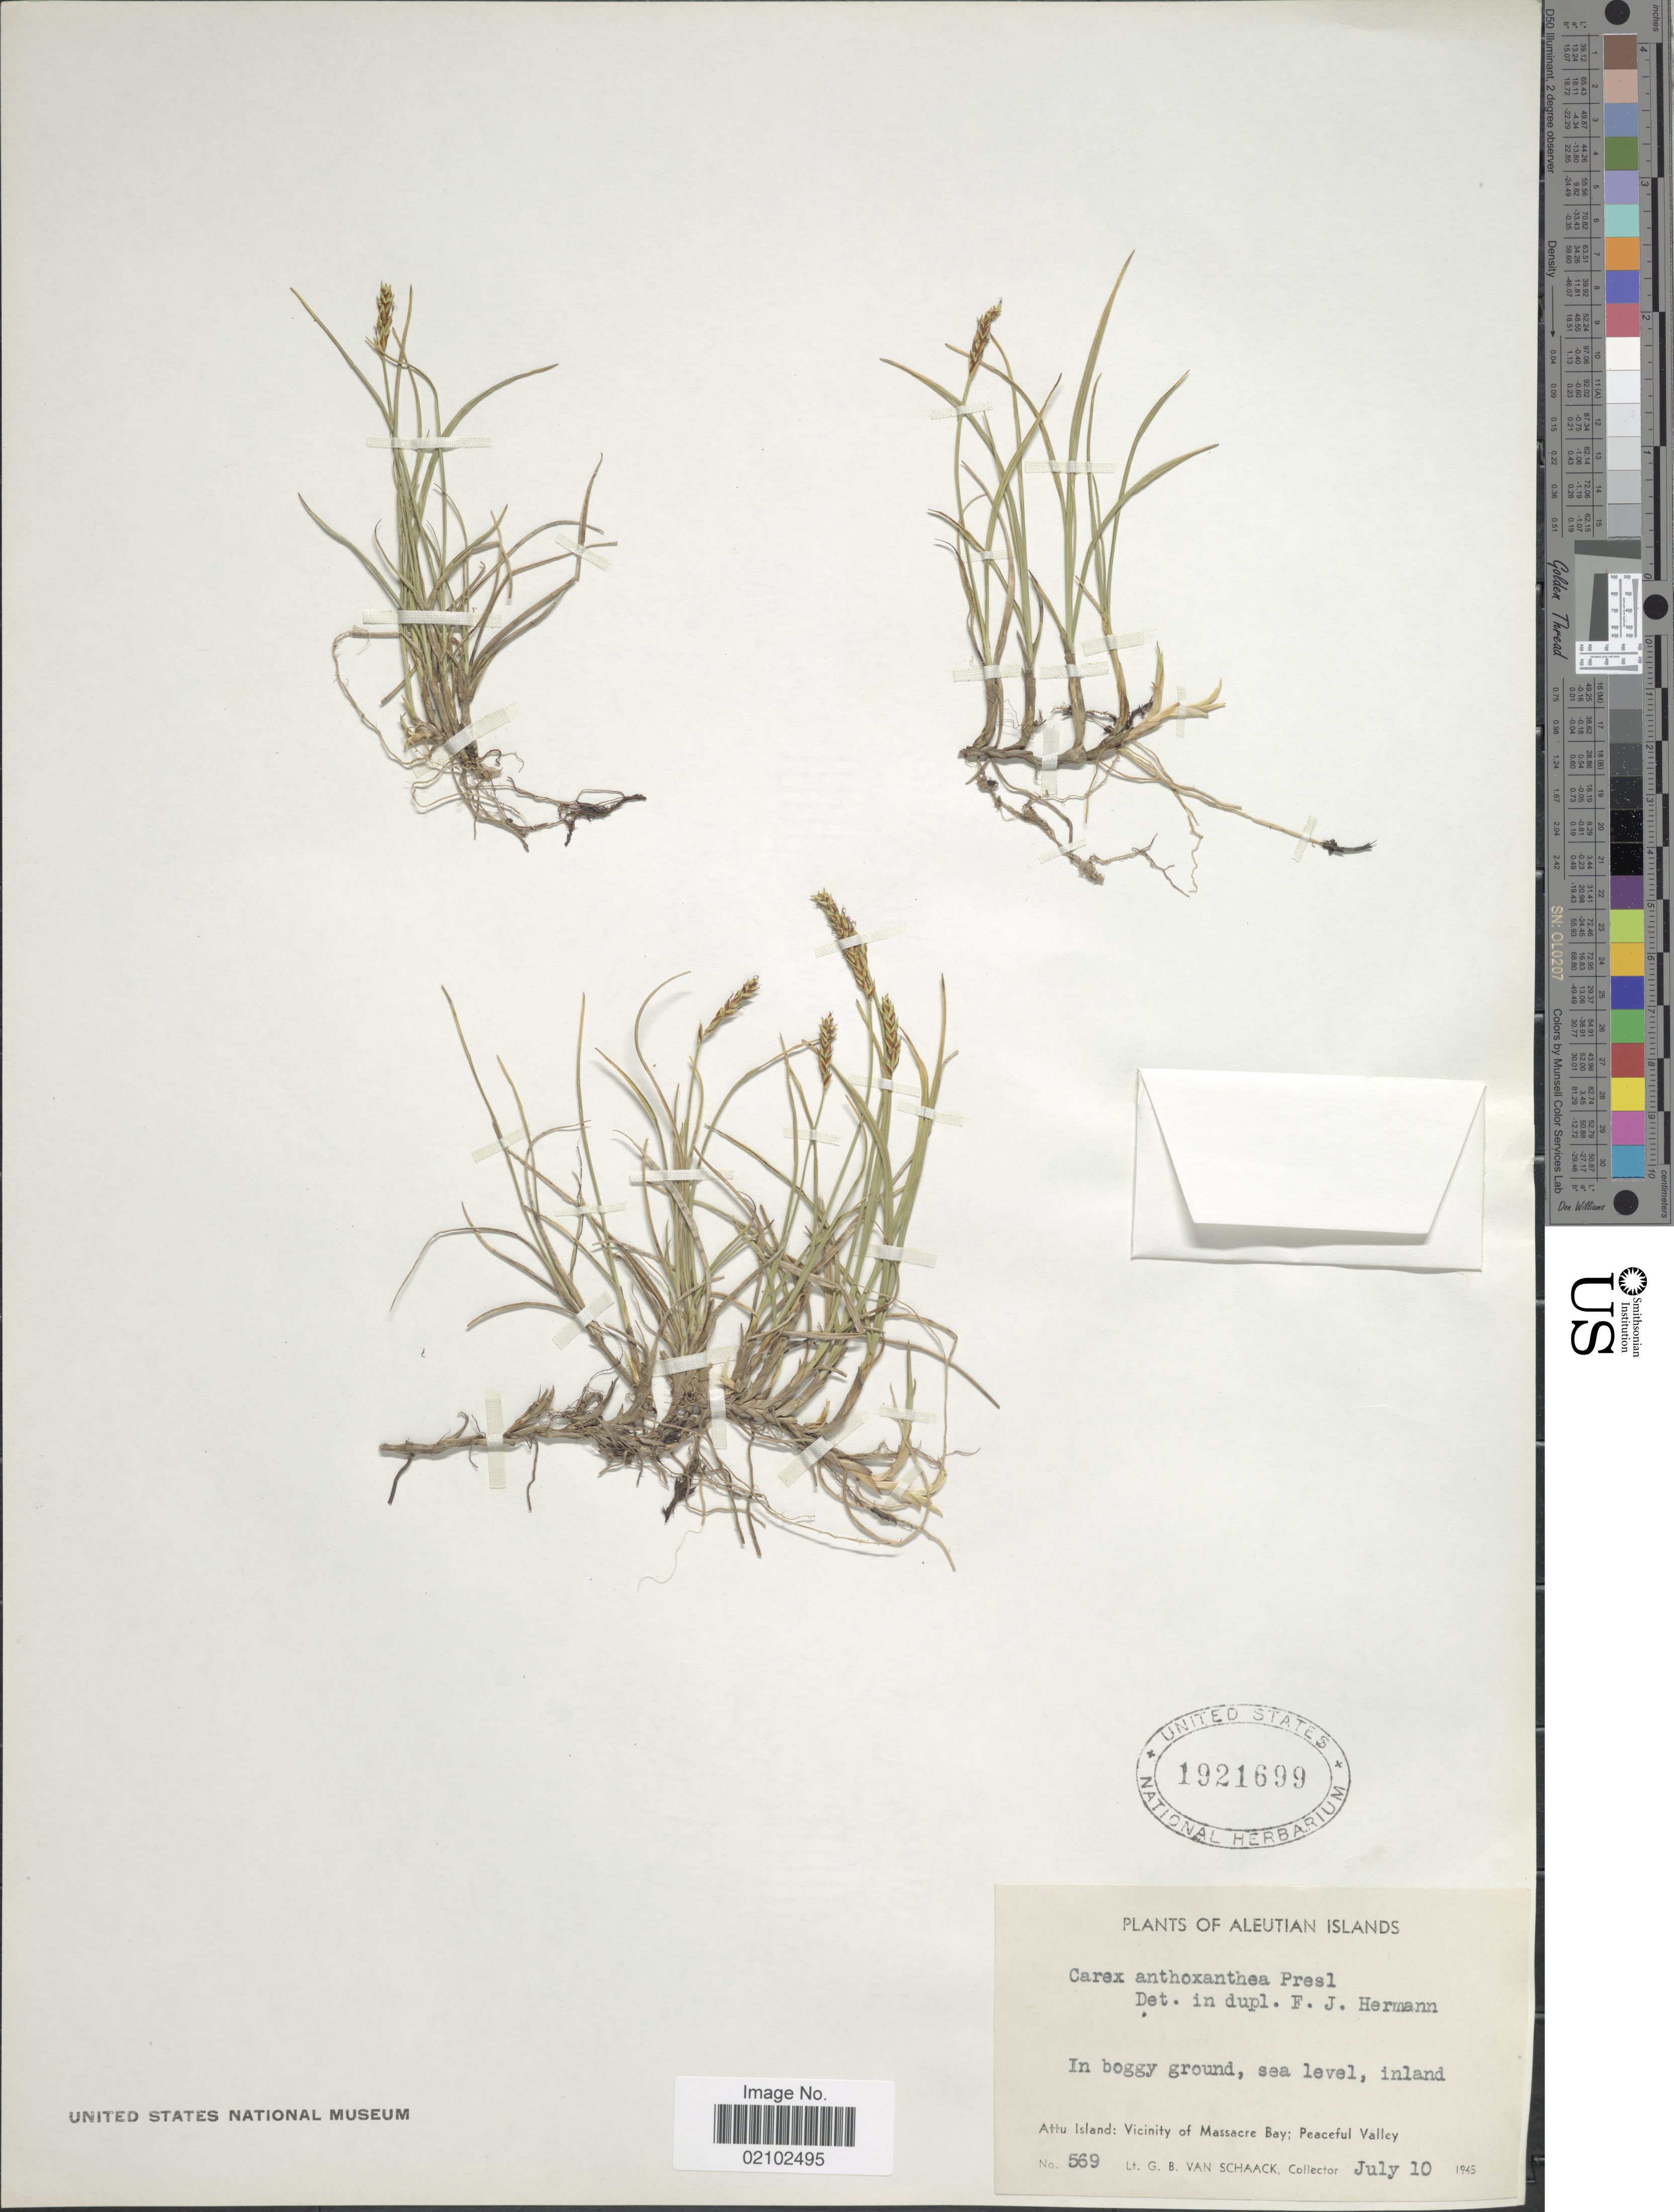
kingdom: Plantae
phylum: Tracheophyta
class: Liliopsida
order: Poales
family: Cyperaceae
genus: Carex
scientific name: Carex anthoxanthea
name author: J. Presl & C. Presl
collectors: G. Van Schaack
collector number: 569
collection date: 1945-07-10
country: United States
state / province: Alaska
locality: Aleutian Islands, In boggy ground, sea level, inland, Attu Island: Vicinity of Massacre Bay; Peaceful Valley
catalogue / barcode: US 1921699